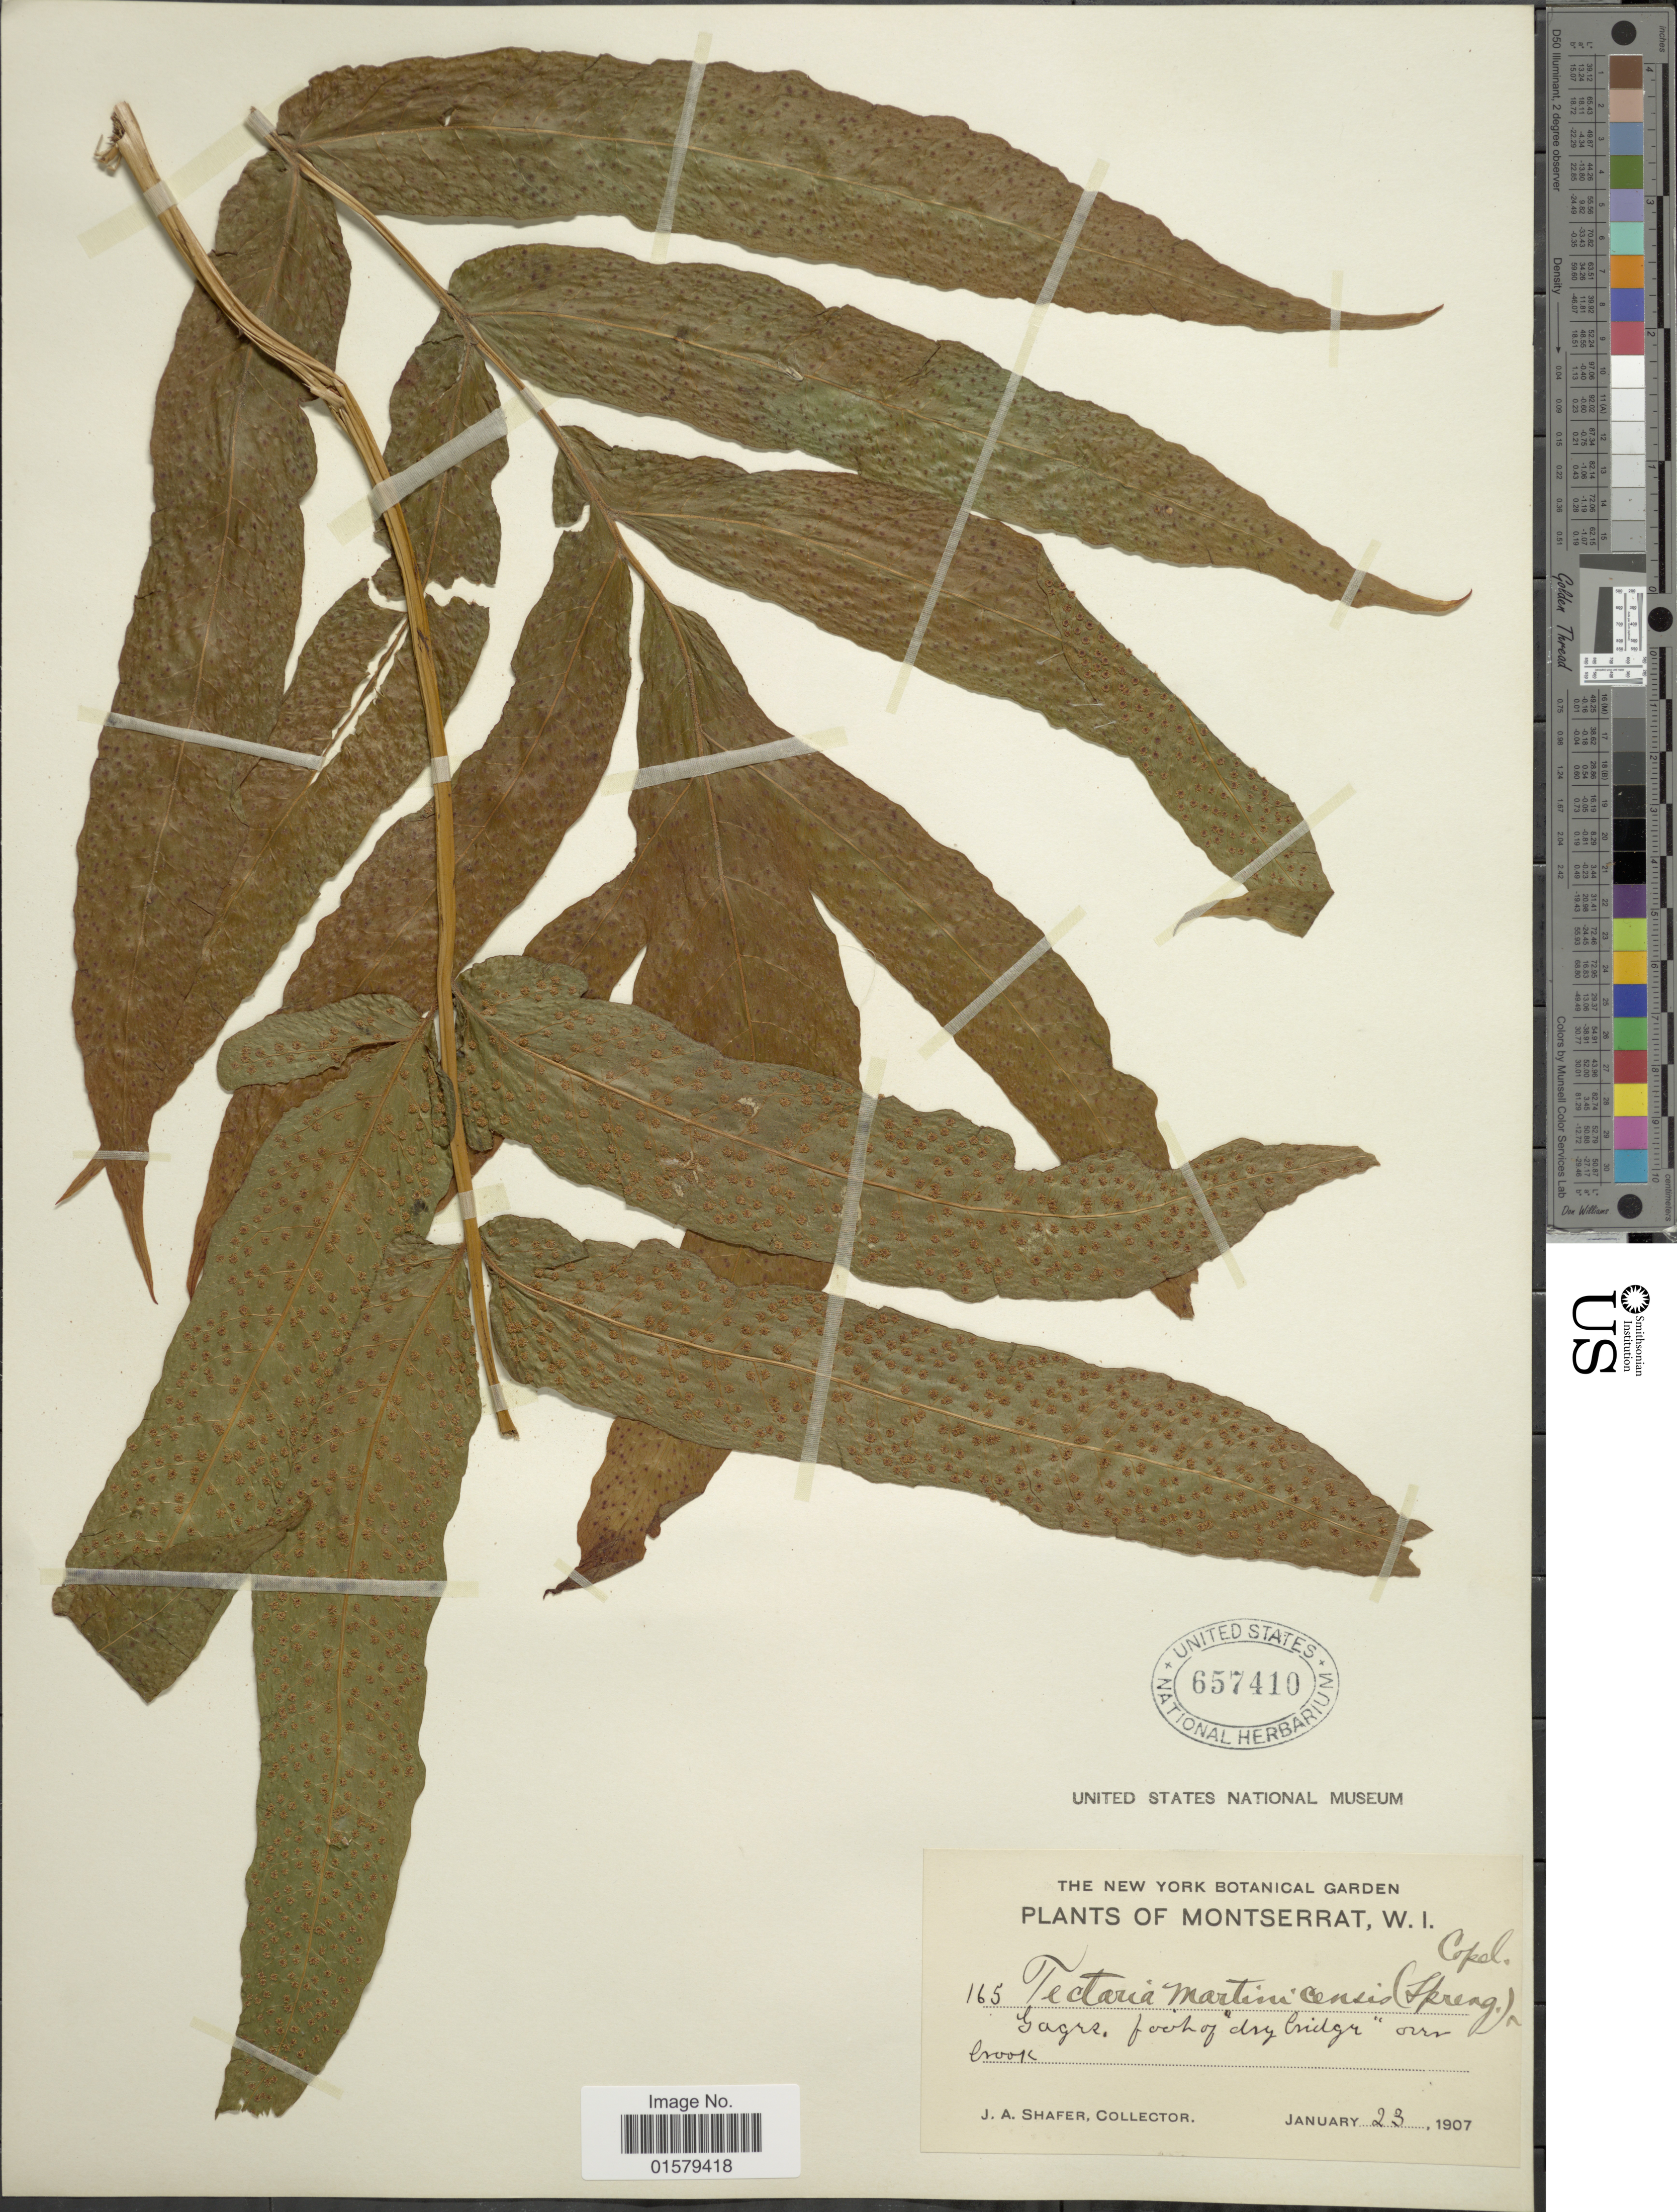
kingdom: Plantae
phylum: Tracheophyta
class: Polypodiopsida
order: Polypodiales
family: Tectariaceae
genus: Tectaria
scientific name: Tectaria incisa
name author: Cav.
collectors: J. A. Shafer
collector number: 165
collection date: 1907-01-23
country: Montserrat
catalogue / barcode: US 657410